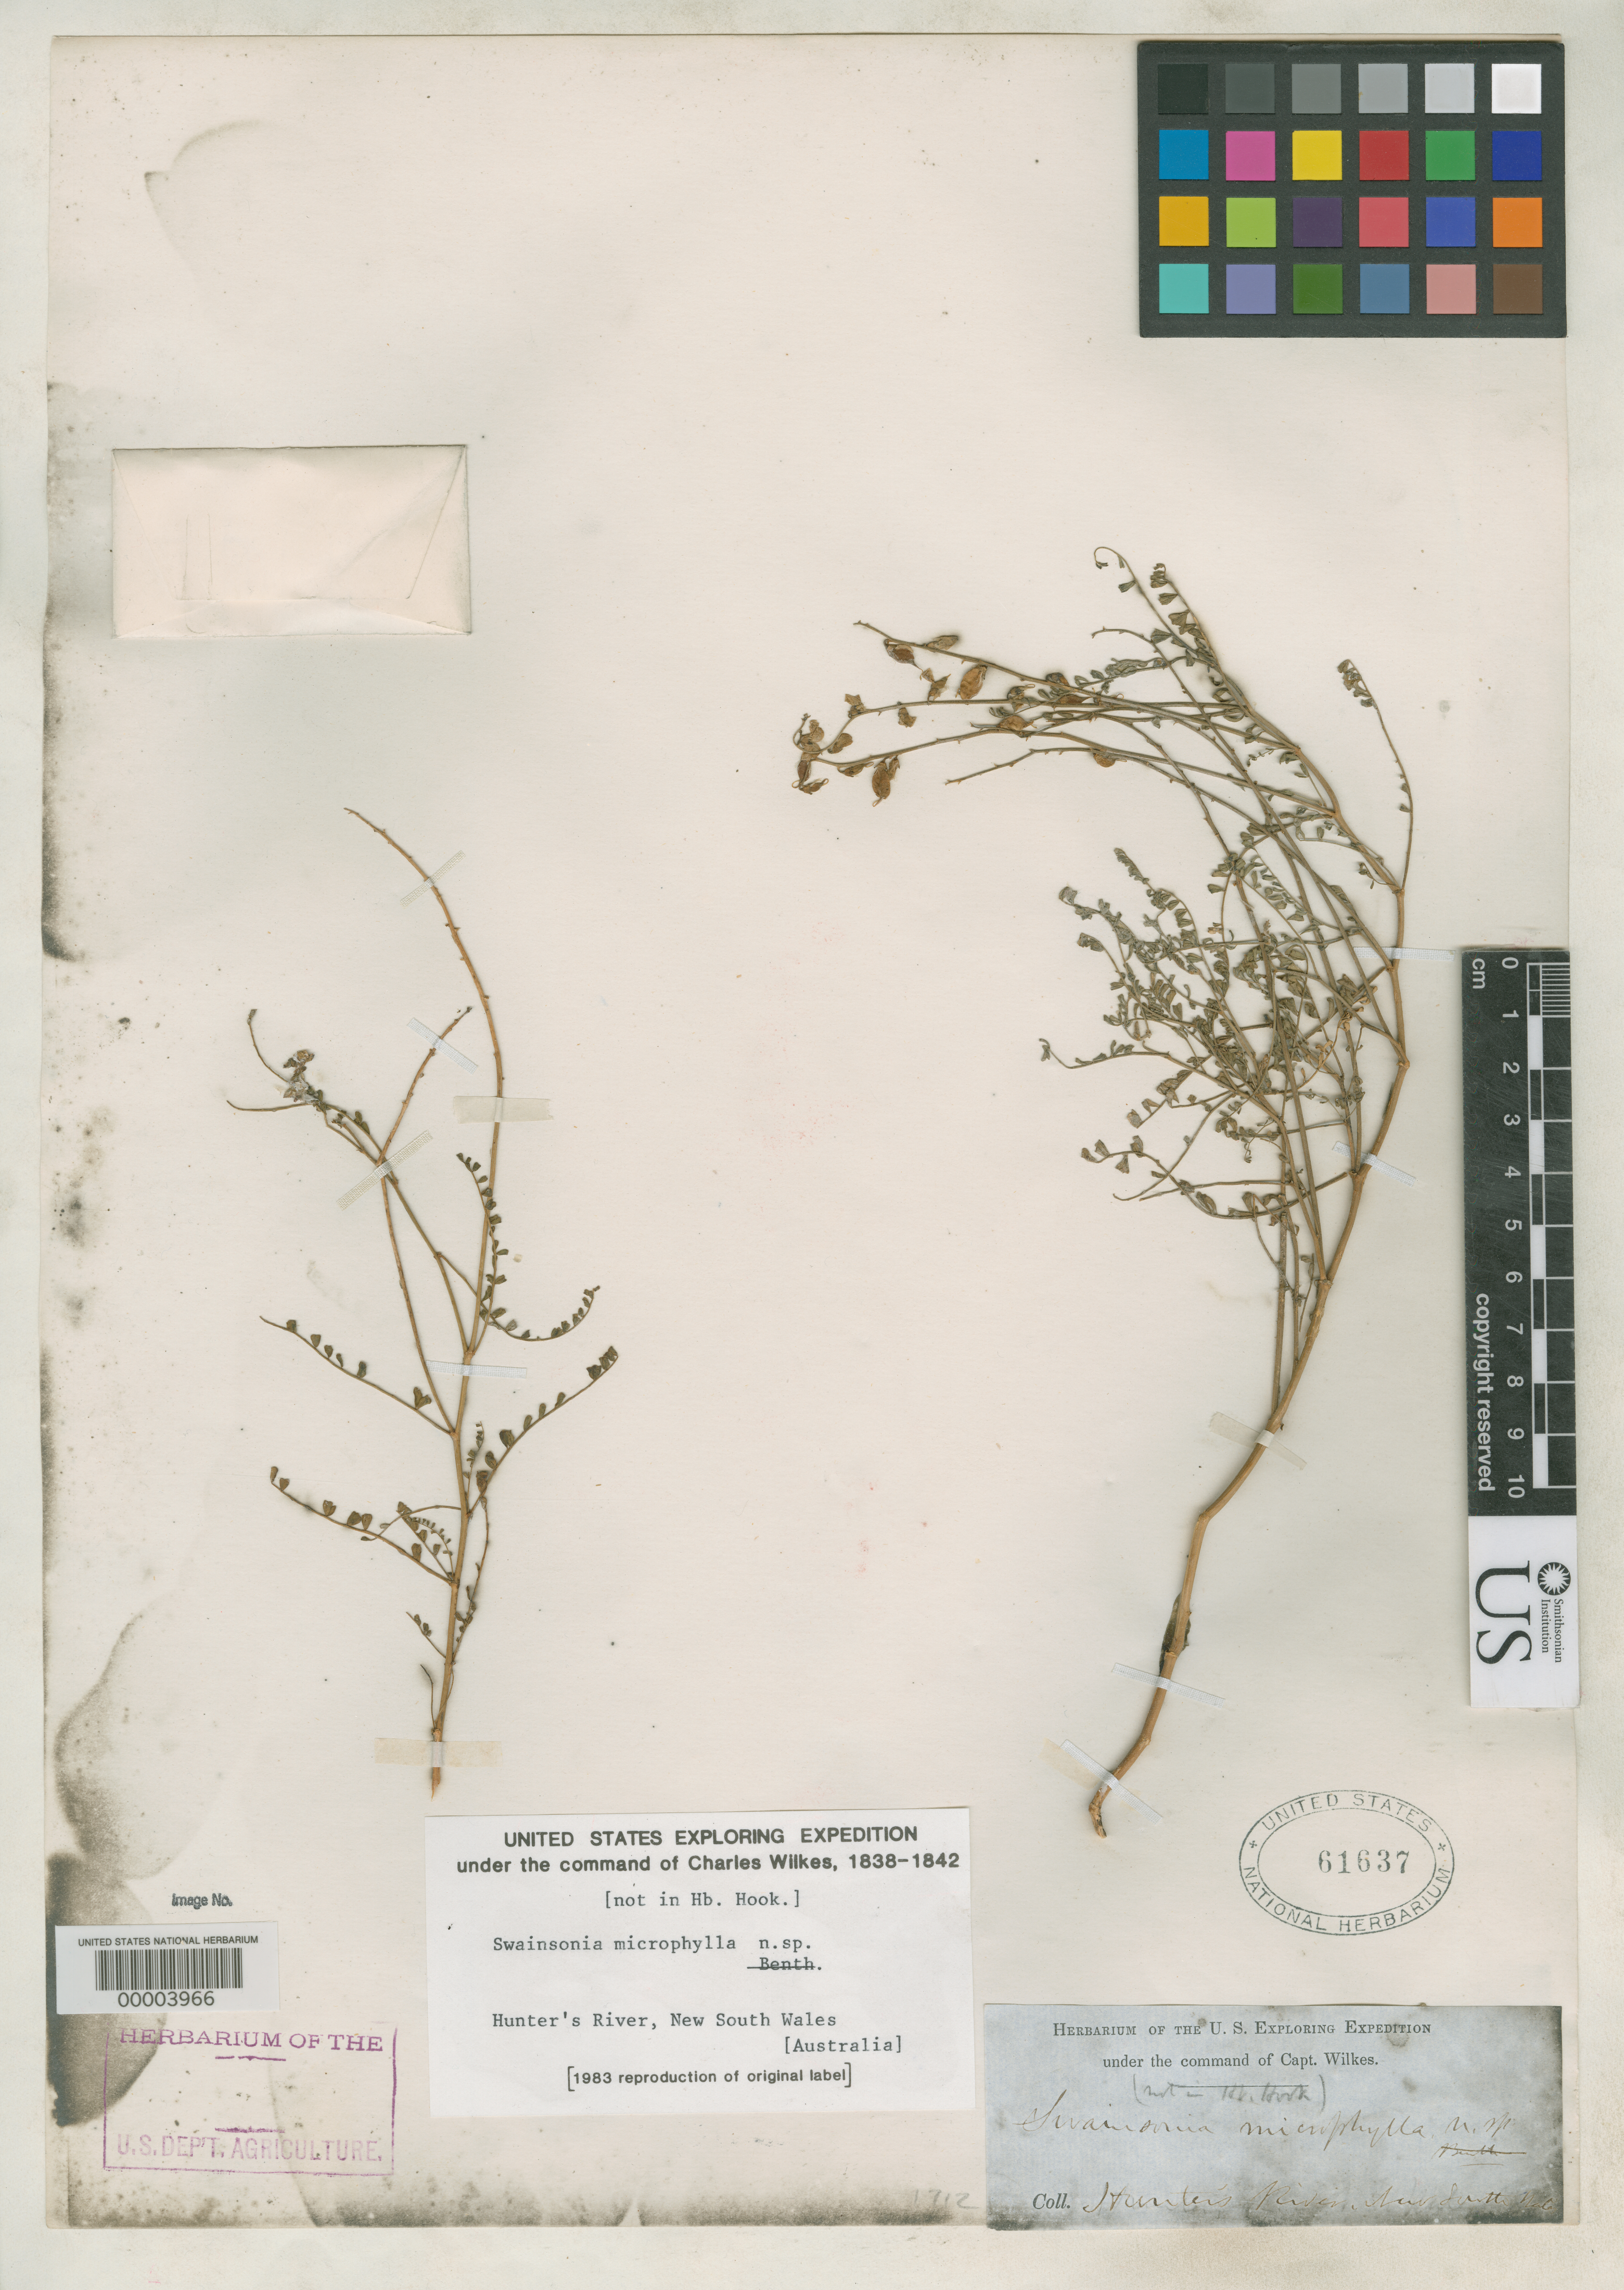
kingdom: Plantae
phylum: Tracheophyta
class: Magnoliopsida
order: Fabales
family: Fabaceae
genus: Swainsona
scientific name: Swainsona microphylla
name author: A. Gray in Wilkes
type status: Isotype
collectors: Wilkes Explor. Exped.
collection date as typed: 1838 to -- --- 1842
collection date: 1838/1842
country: Australia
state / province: New South Wales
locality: Hunter's River.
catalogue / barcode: US 61637